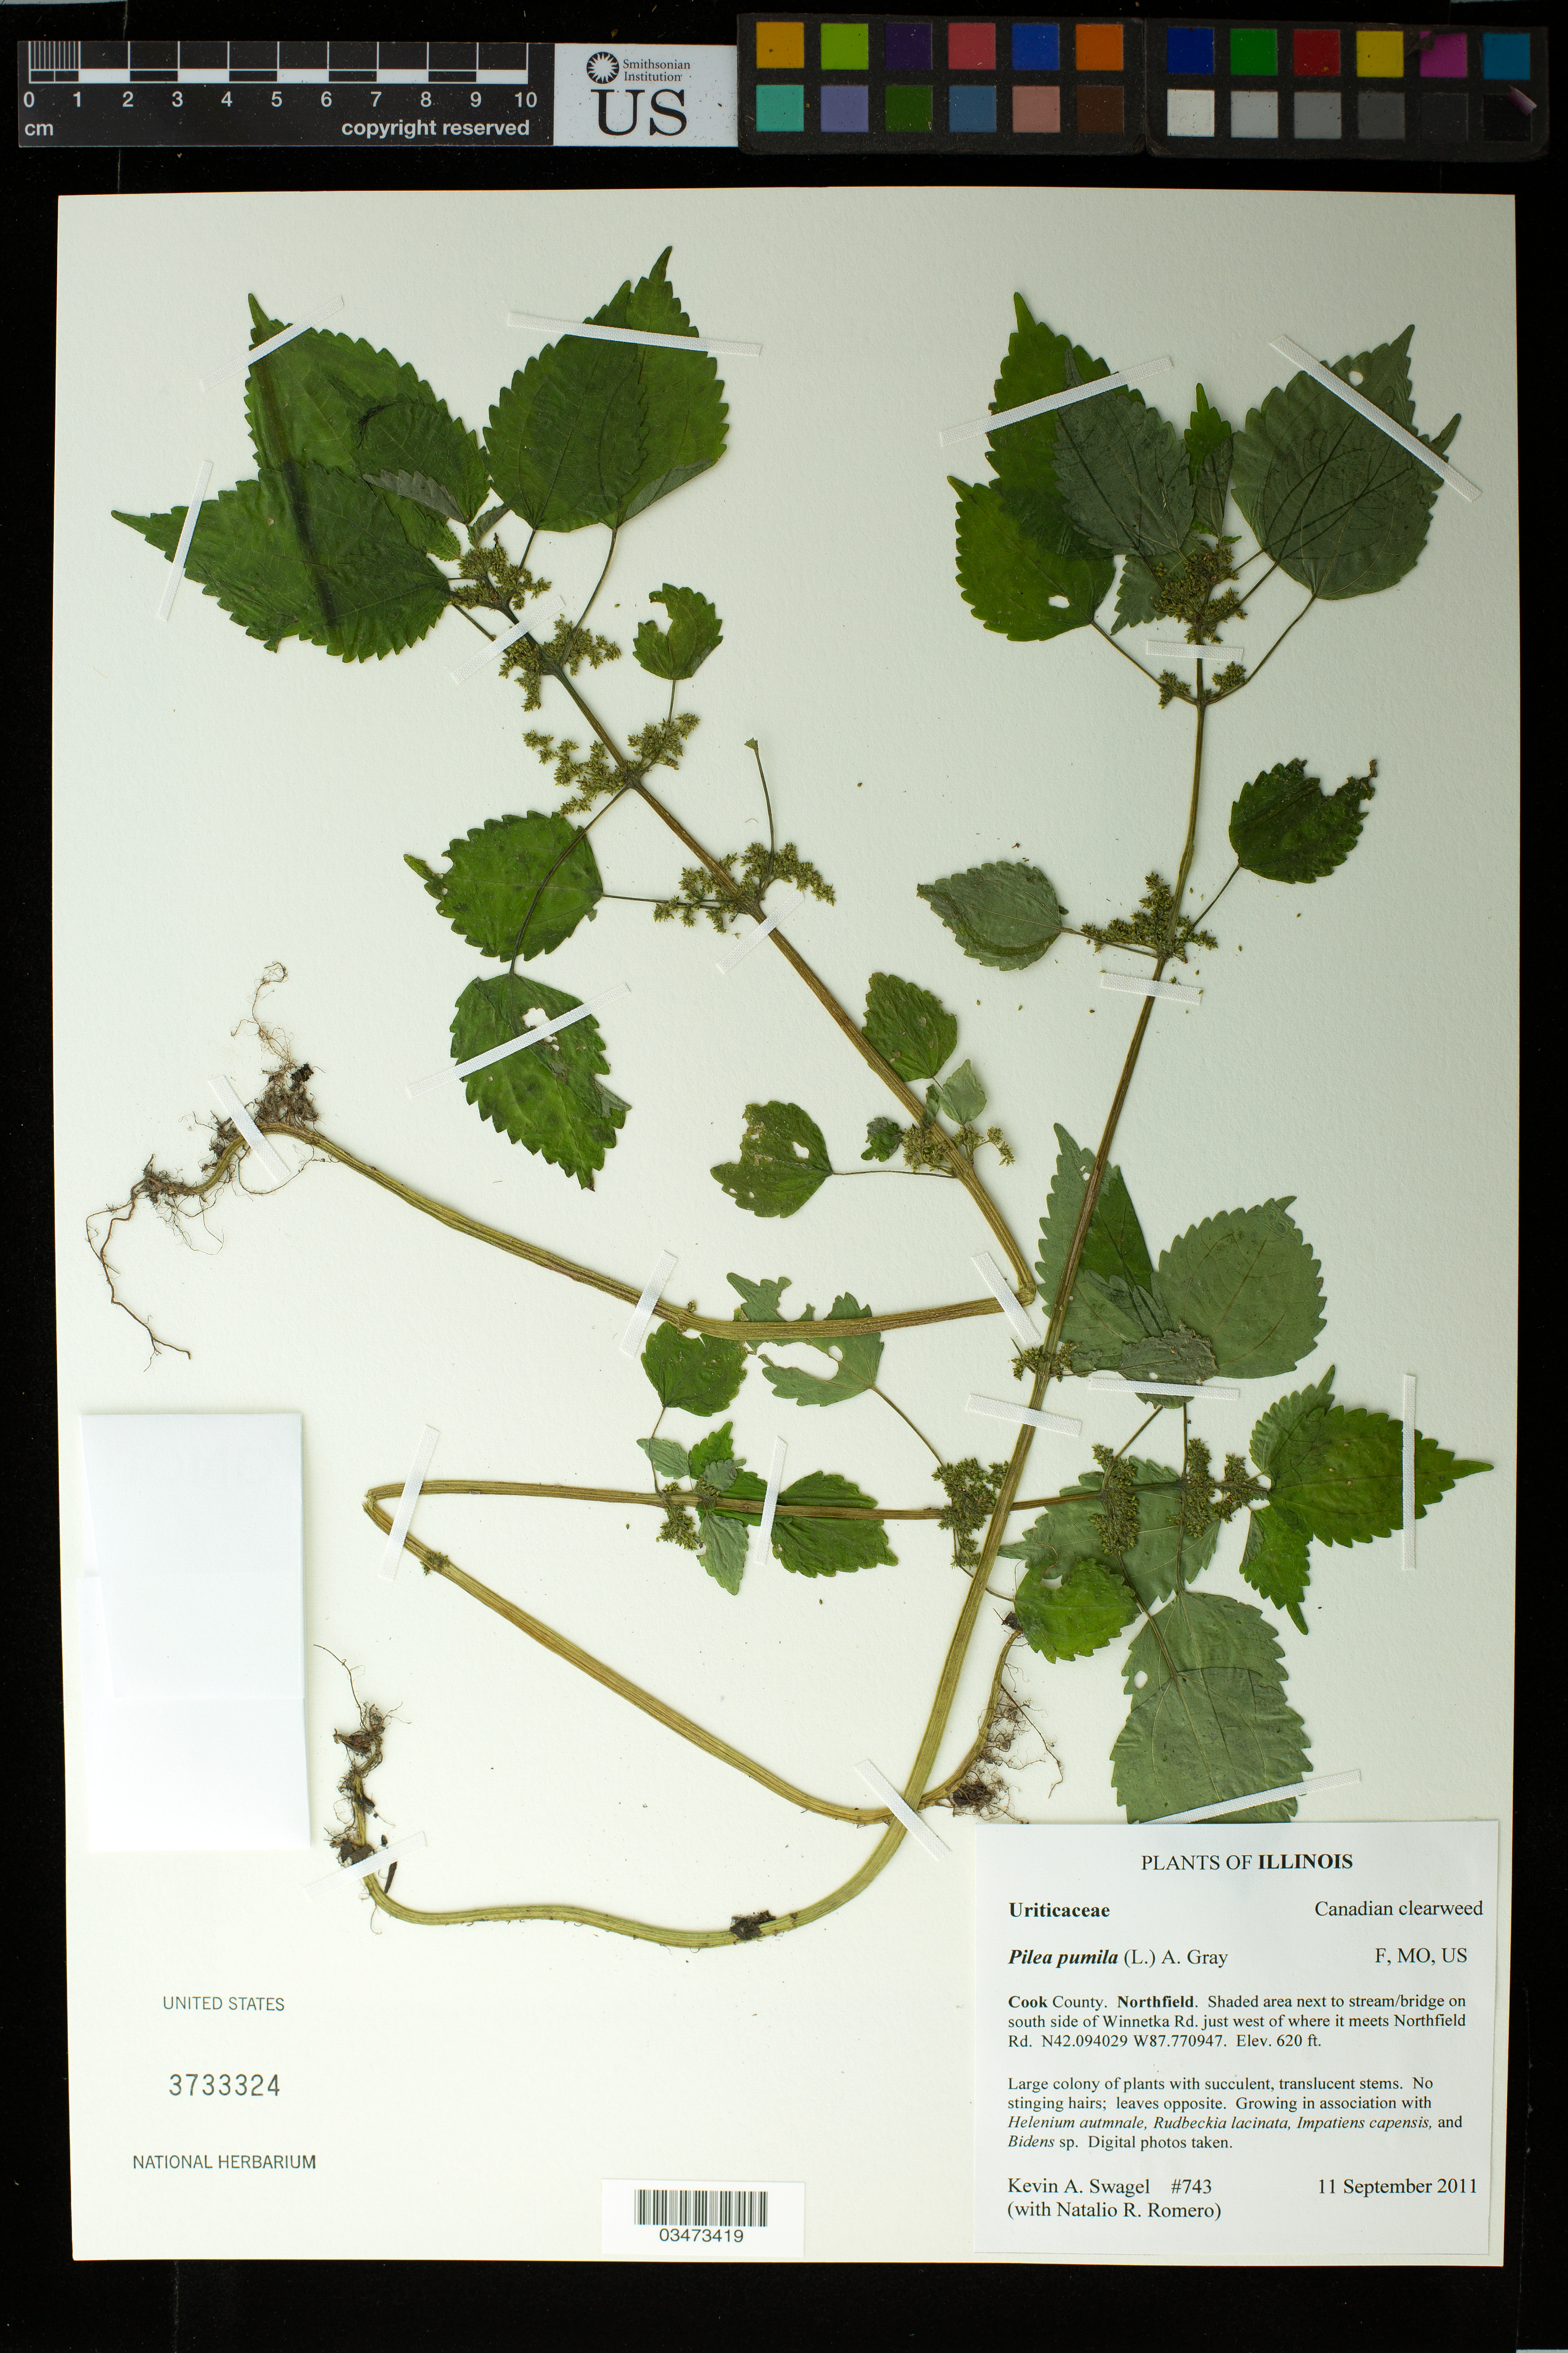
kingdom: Plantae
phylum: Tracheophyta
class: Magnoliopsida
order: Rosales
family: Urticaceae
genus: Pilea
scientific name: Pilea pumila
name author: (L.) A. Gray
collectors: K. Swagel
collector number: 743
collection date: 2011-09-11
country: United States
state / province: Illinois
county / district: Cook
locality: Northfield, Shaded area next to stream/bridge on south side of Winnetka Rd. just west of where it meets Northfield Rd.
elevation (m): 189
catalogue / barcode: US 3733324